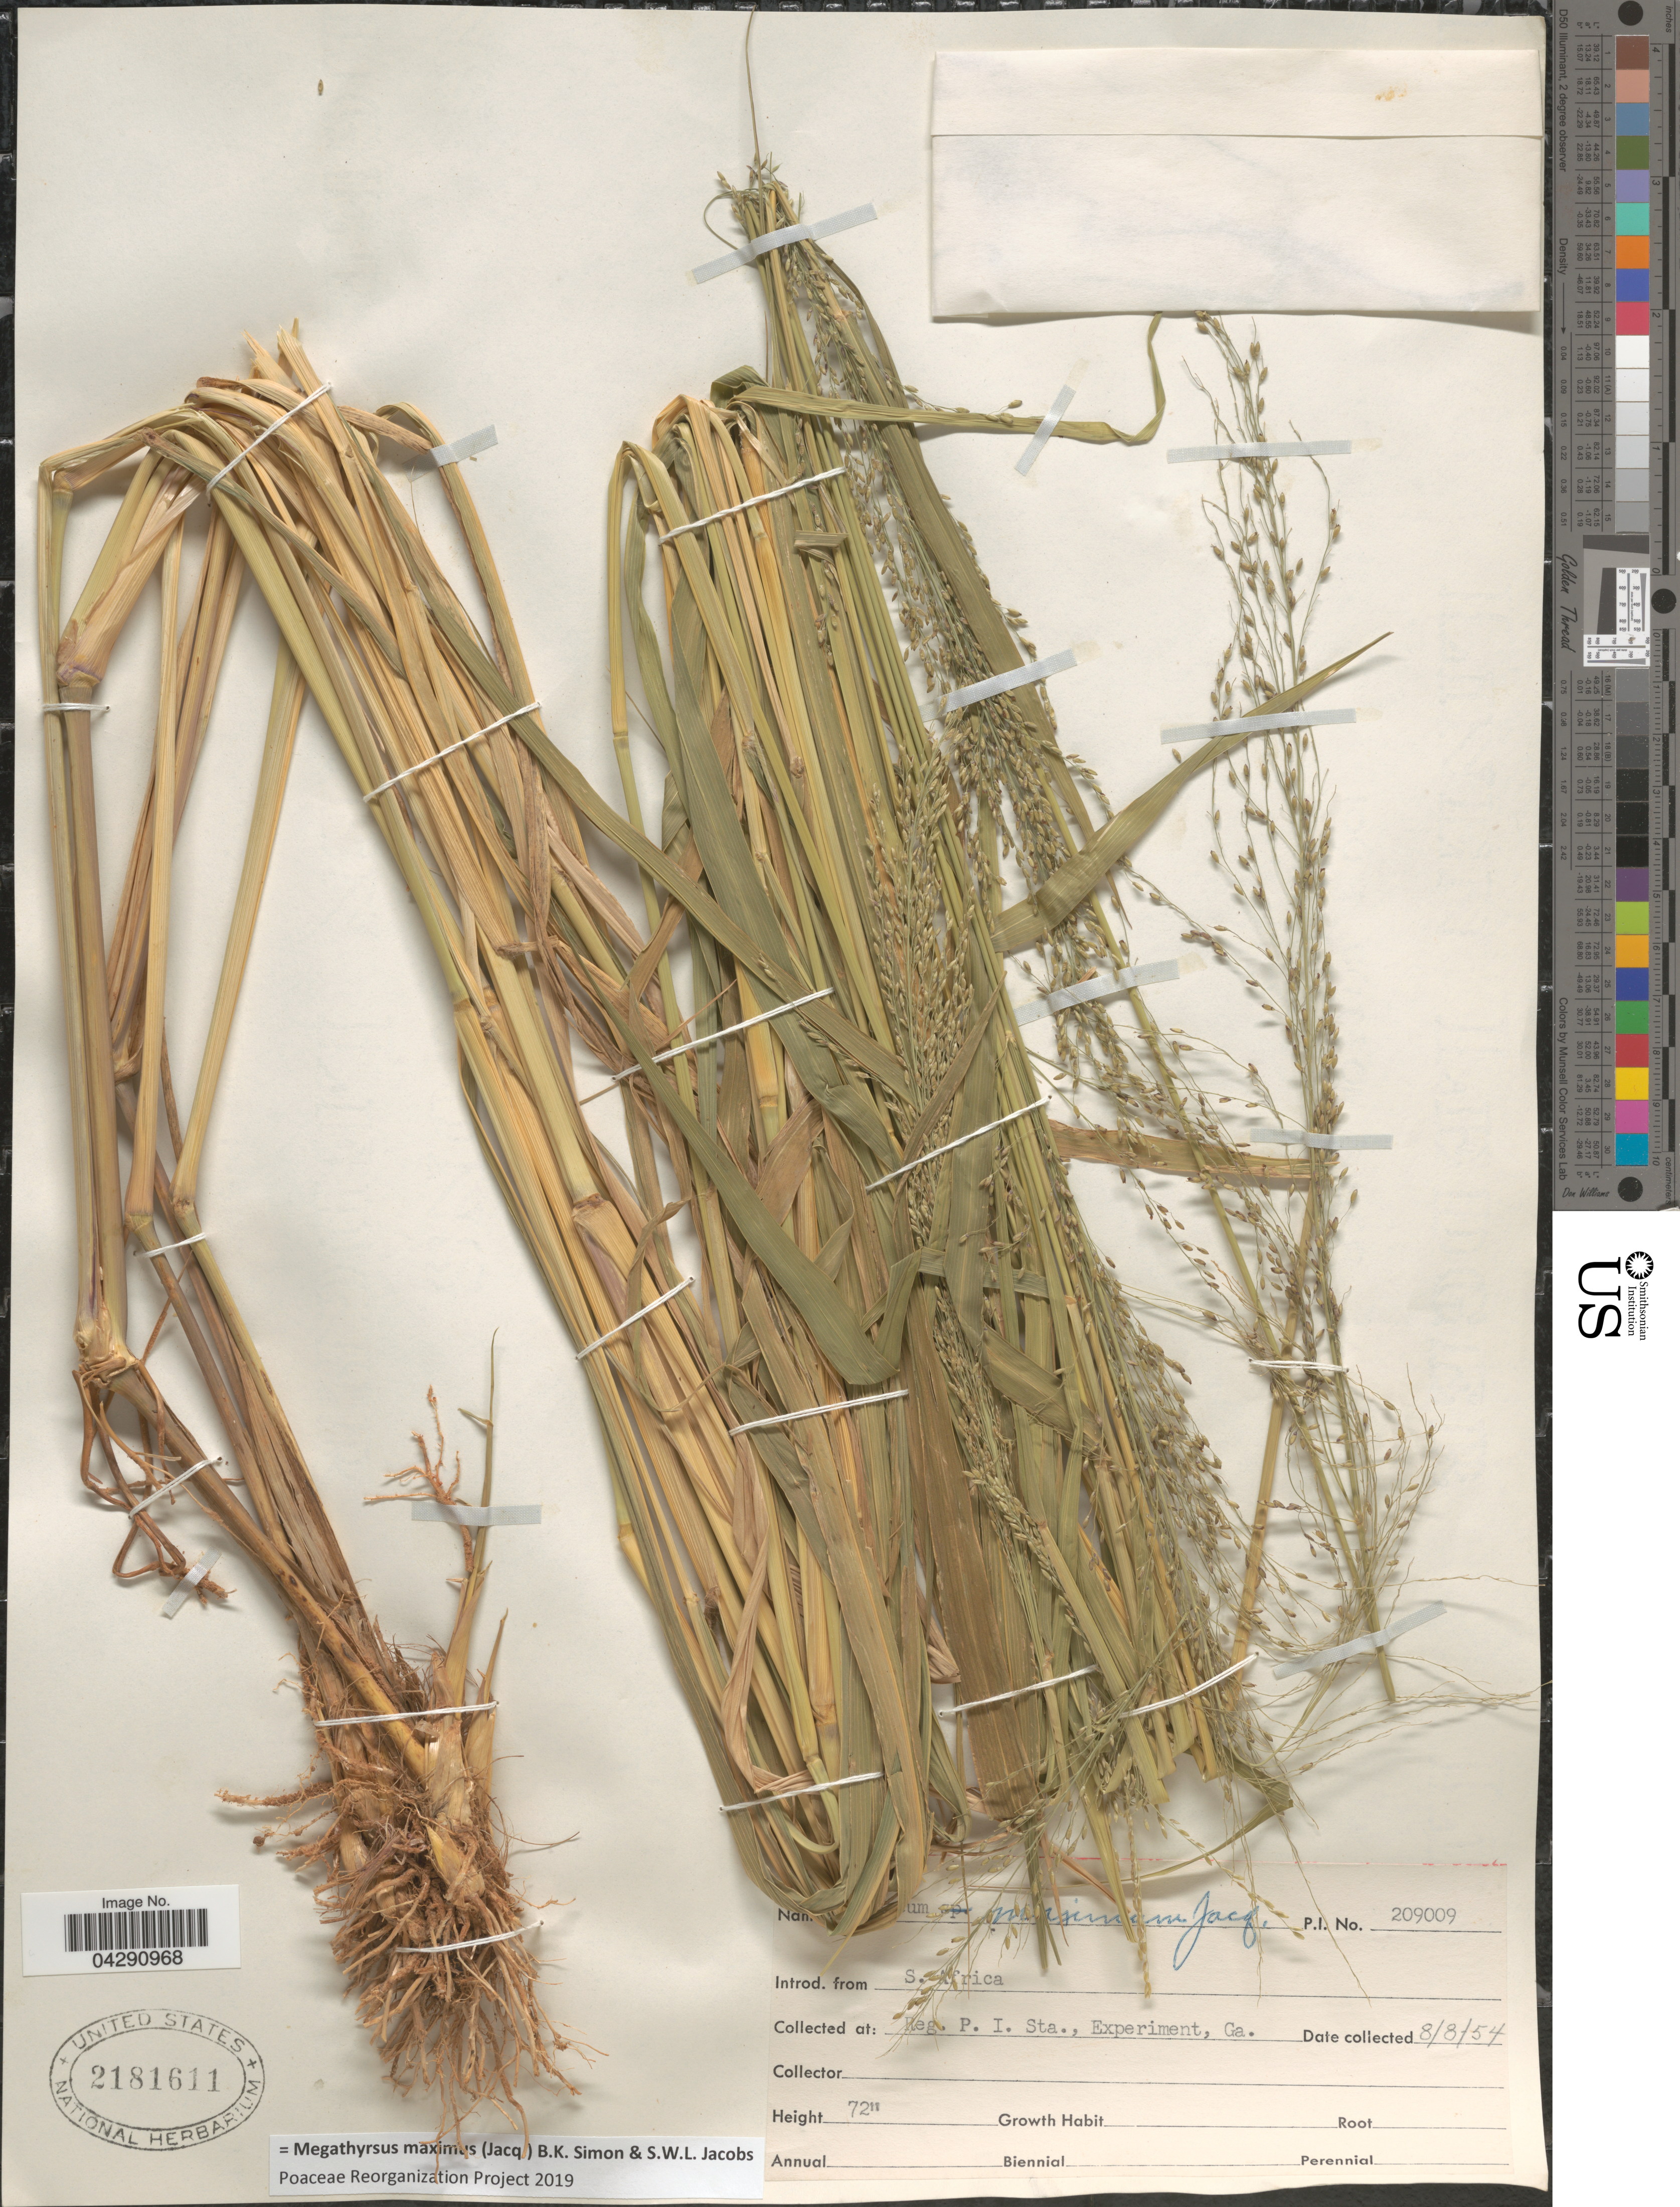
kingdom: Plantae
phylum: Tracheophyta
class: Liliopsida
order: Poales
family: Poaceae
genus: Megathyrsus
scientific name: Megathyrsus maximus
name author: (Jacq.) B.K. Simon & S.W.L. Jacobs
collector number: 209009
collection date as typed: Transcribed d/m/y: 8/8/54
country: United States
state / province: Georgia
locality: Reg. P. I. Sta., Experiment.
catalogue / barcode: US 2181611